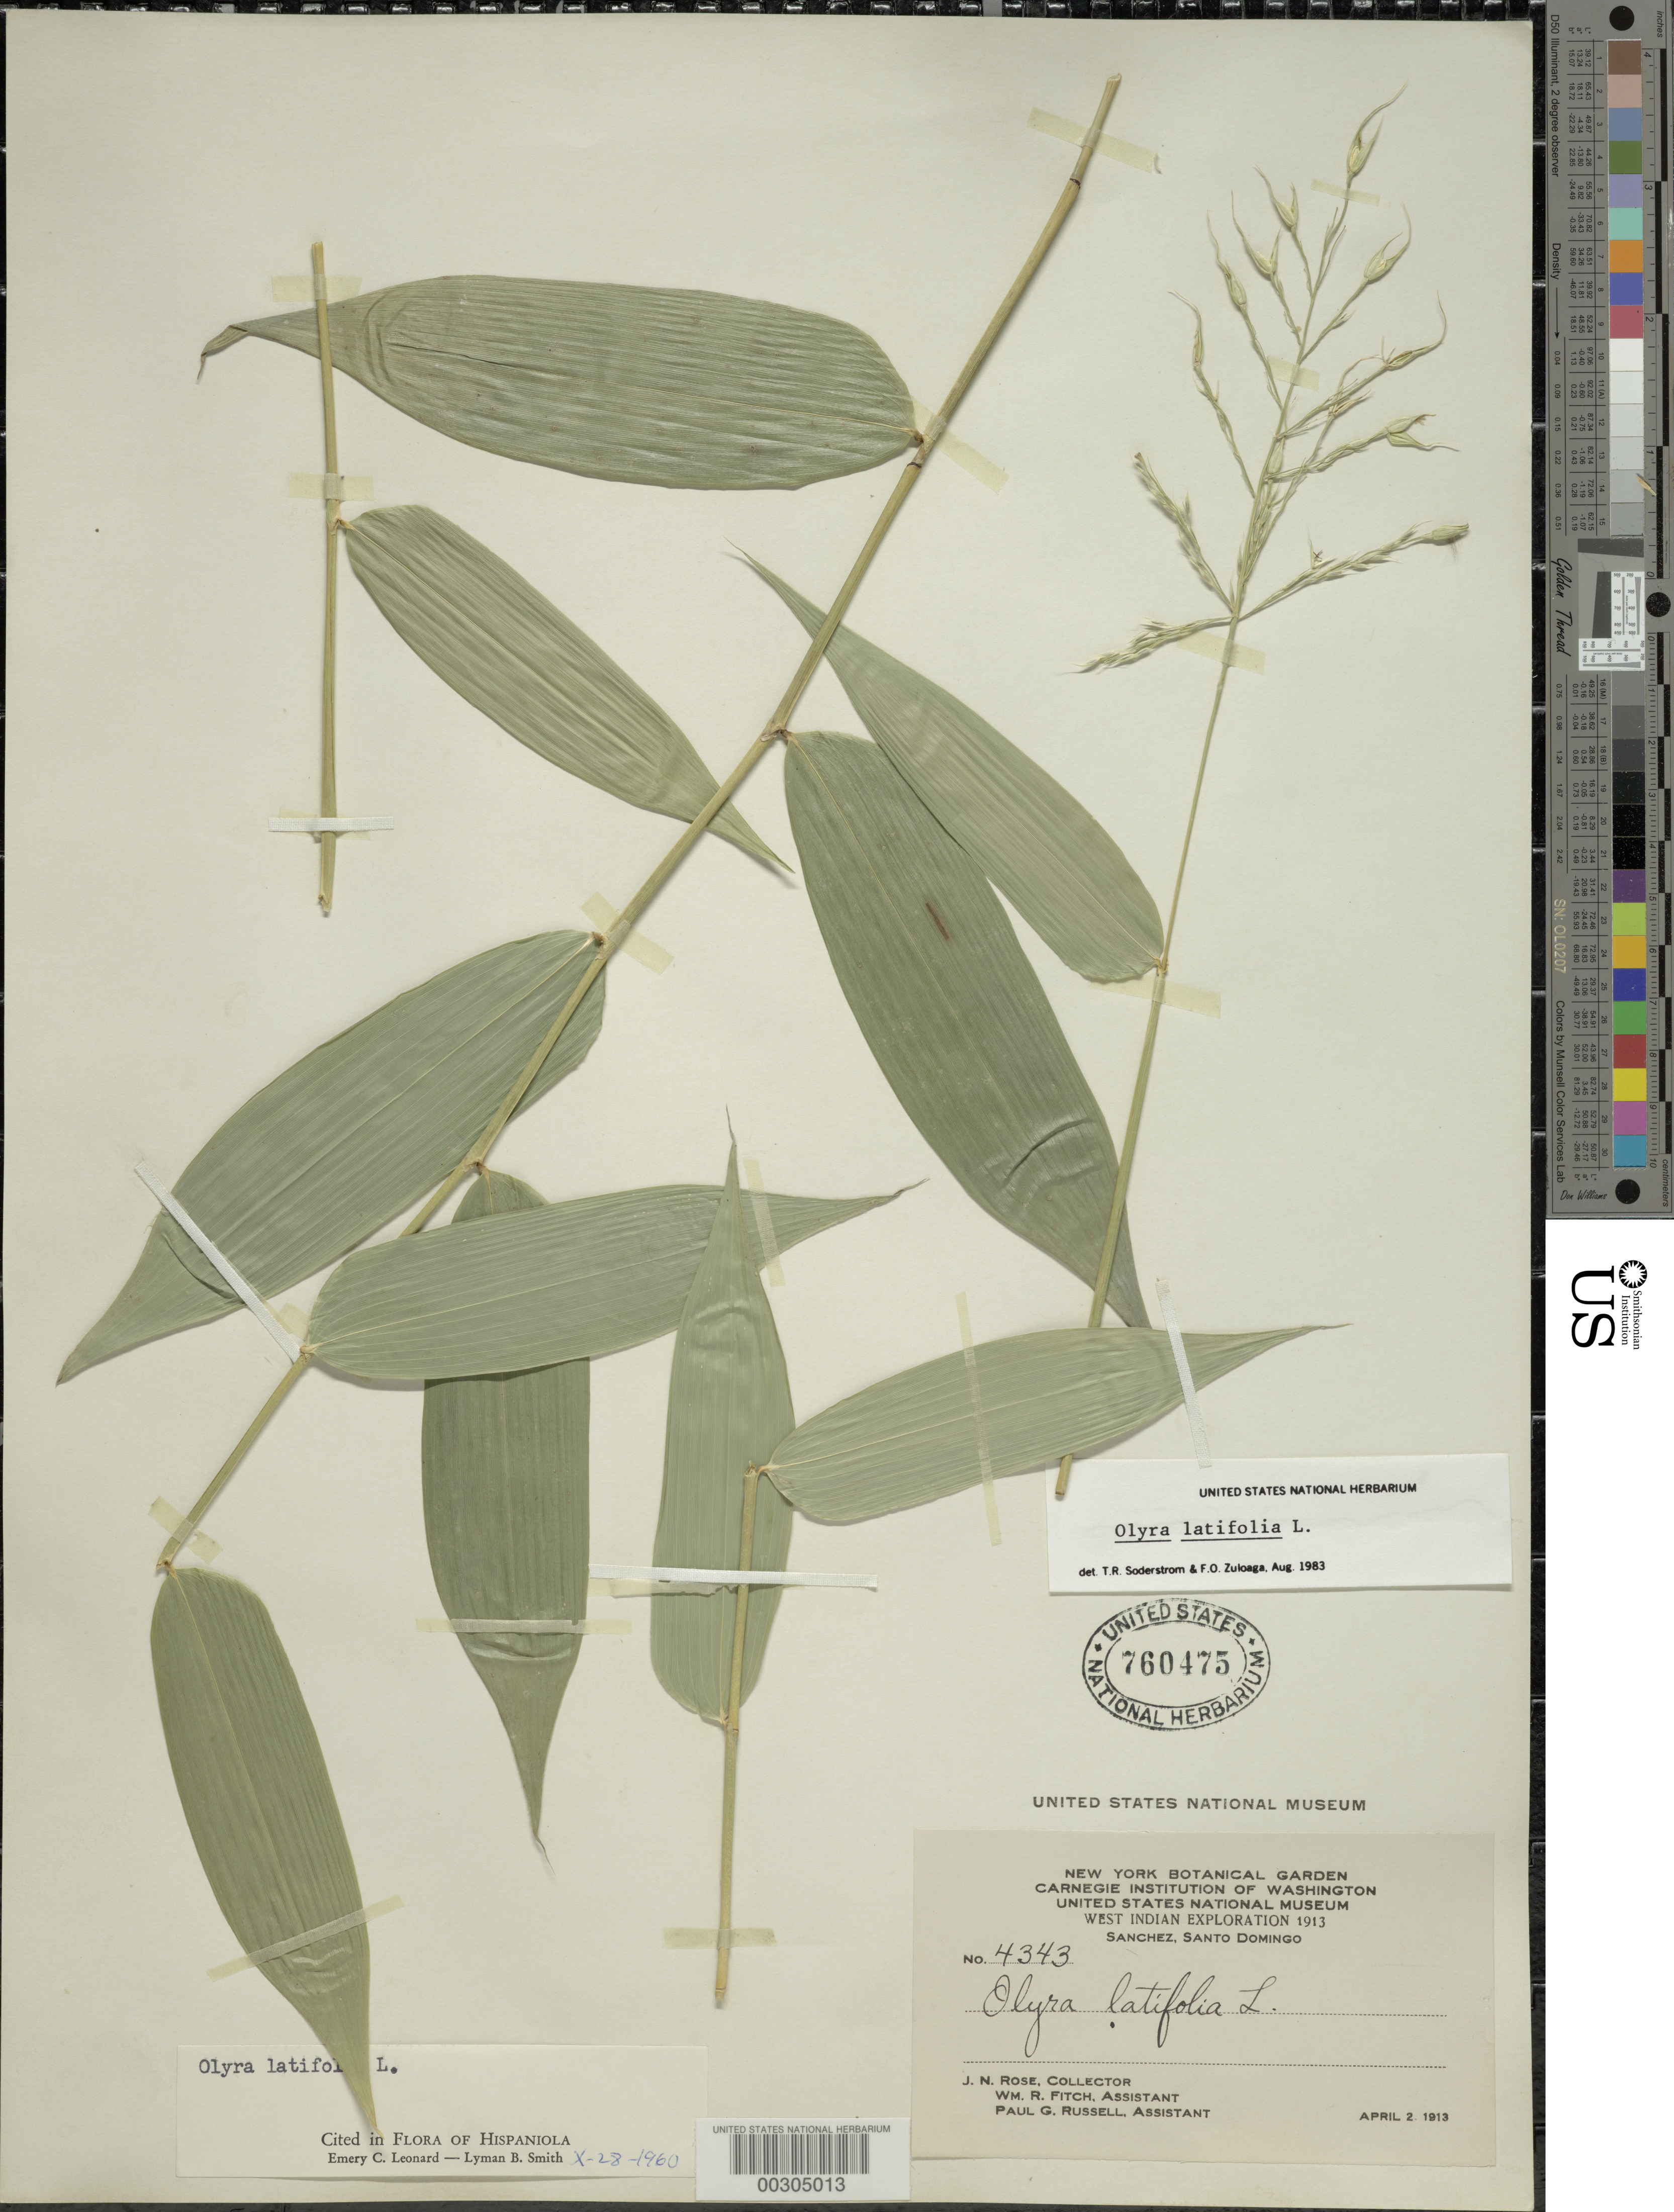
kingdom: Plantae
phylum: Tracheophyta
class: Liliopsida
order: Poales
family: Poaceae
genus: Olyra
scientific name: Olyra latifolia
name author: L.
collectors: J. N. Rose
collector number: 4343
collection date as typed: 02 Apr 1913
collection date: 1913-04-02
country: Dominican Republic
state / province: Sánchez Ramírez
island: Hispaniola Island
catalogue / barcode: US 760475